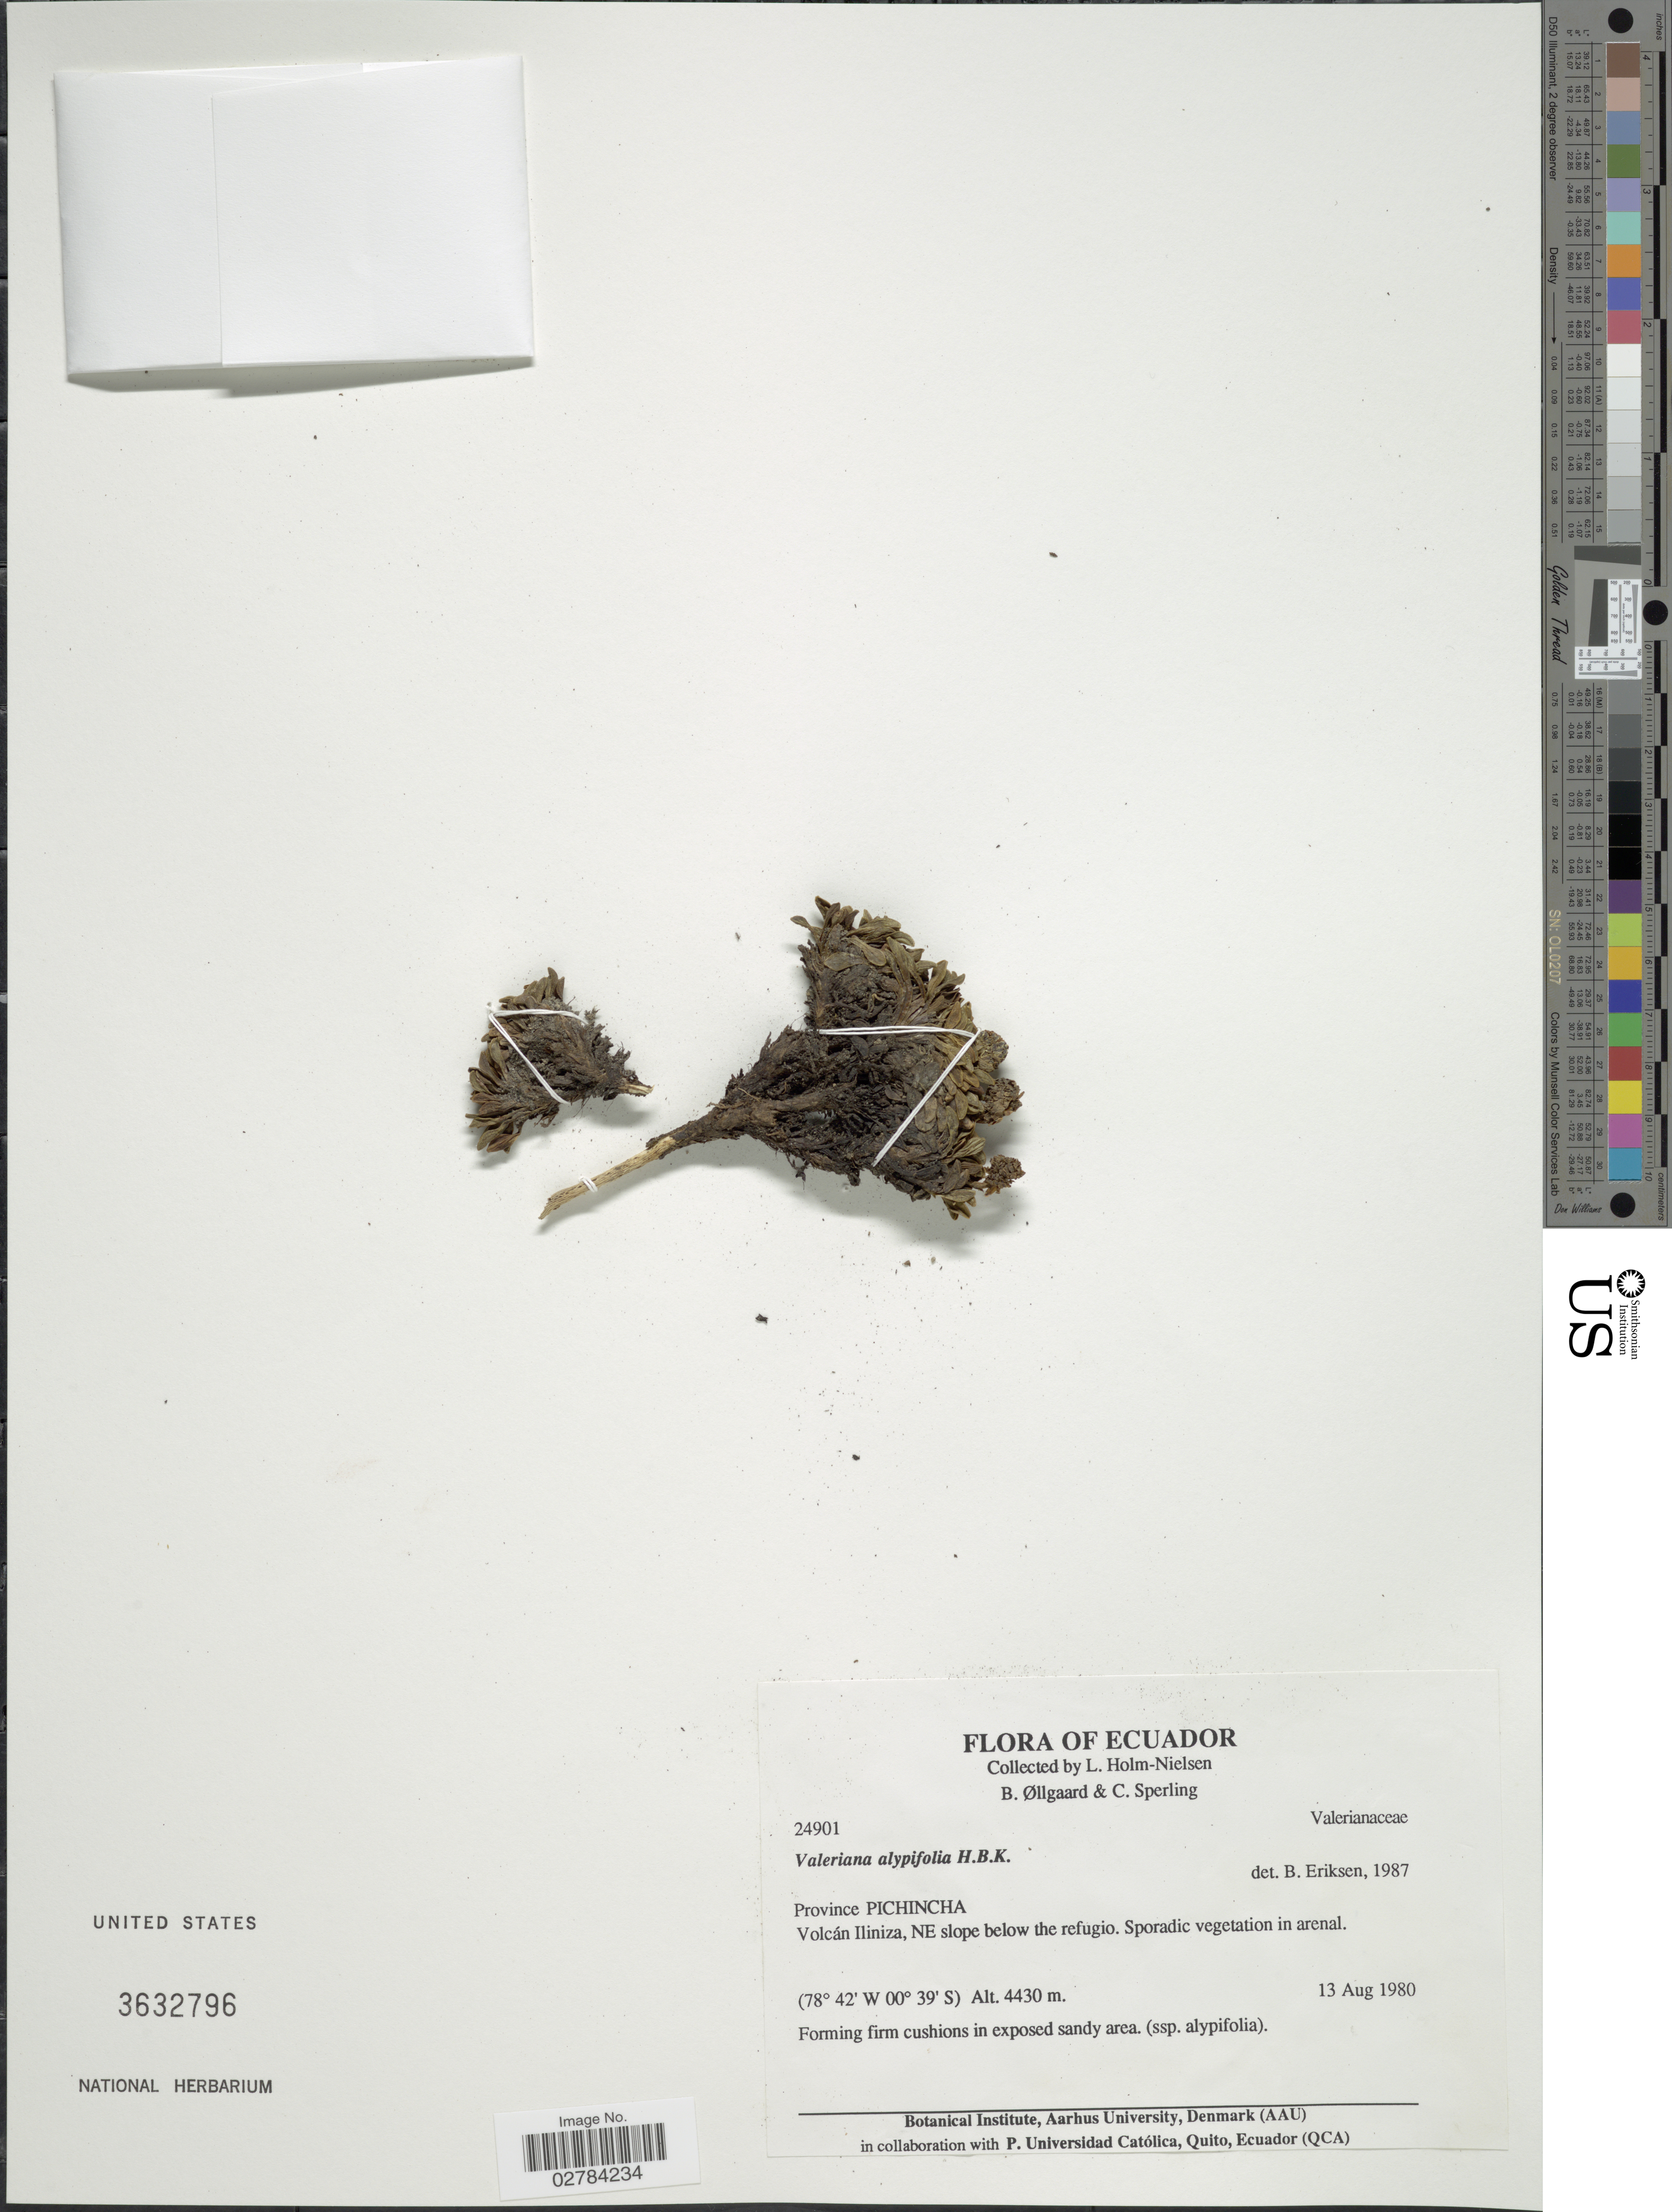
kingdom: Plantae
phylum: Tracheophyta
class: Magnoliopsida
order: Dipsacales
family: Caprifoliaceae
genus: Valeriana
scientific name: Valeriana alypifolia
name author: Kunth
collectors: L. Holm-Nielsen, B. Øllgaard & C. Sperling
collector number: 24901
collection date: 1980-08-13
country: Ecuador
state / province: Pichincha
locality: Vólcan Iliniza, NE slope below the refugio.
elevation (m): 4430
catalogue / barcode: US 3632796